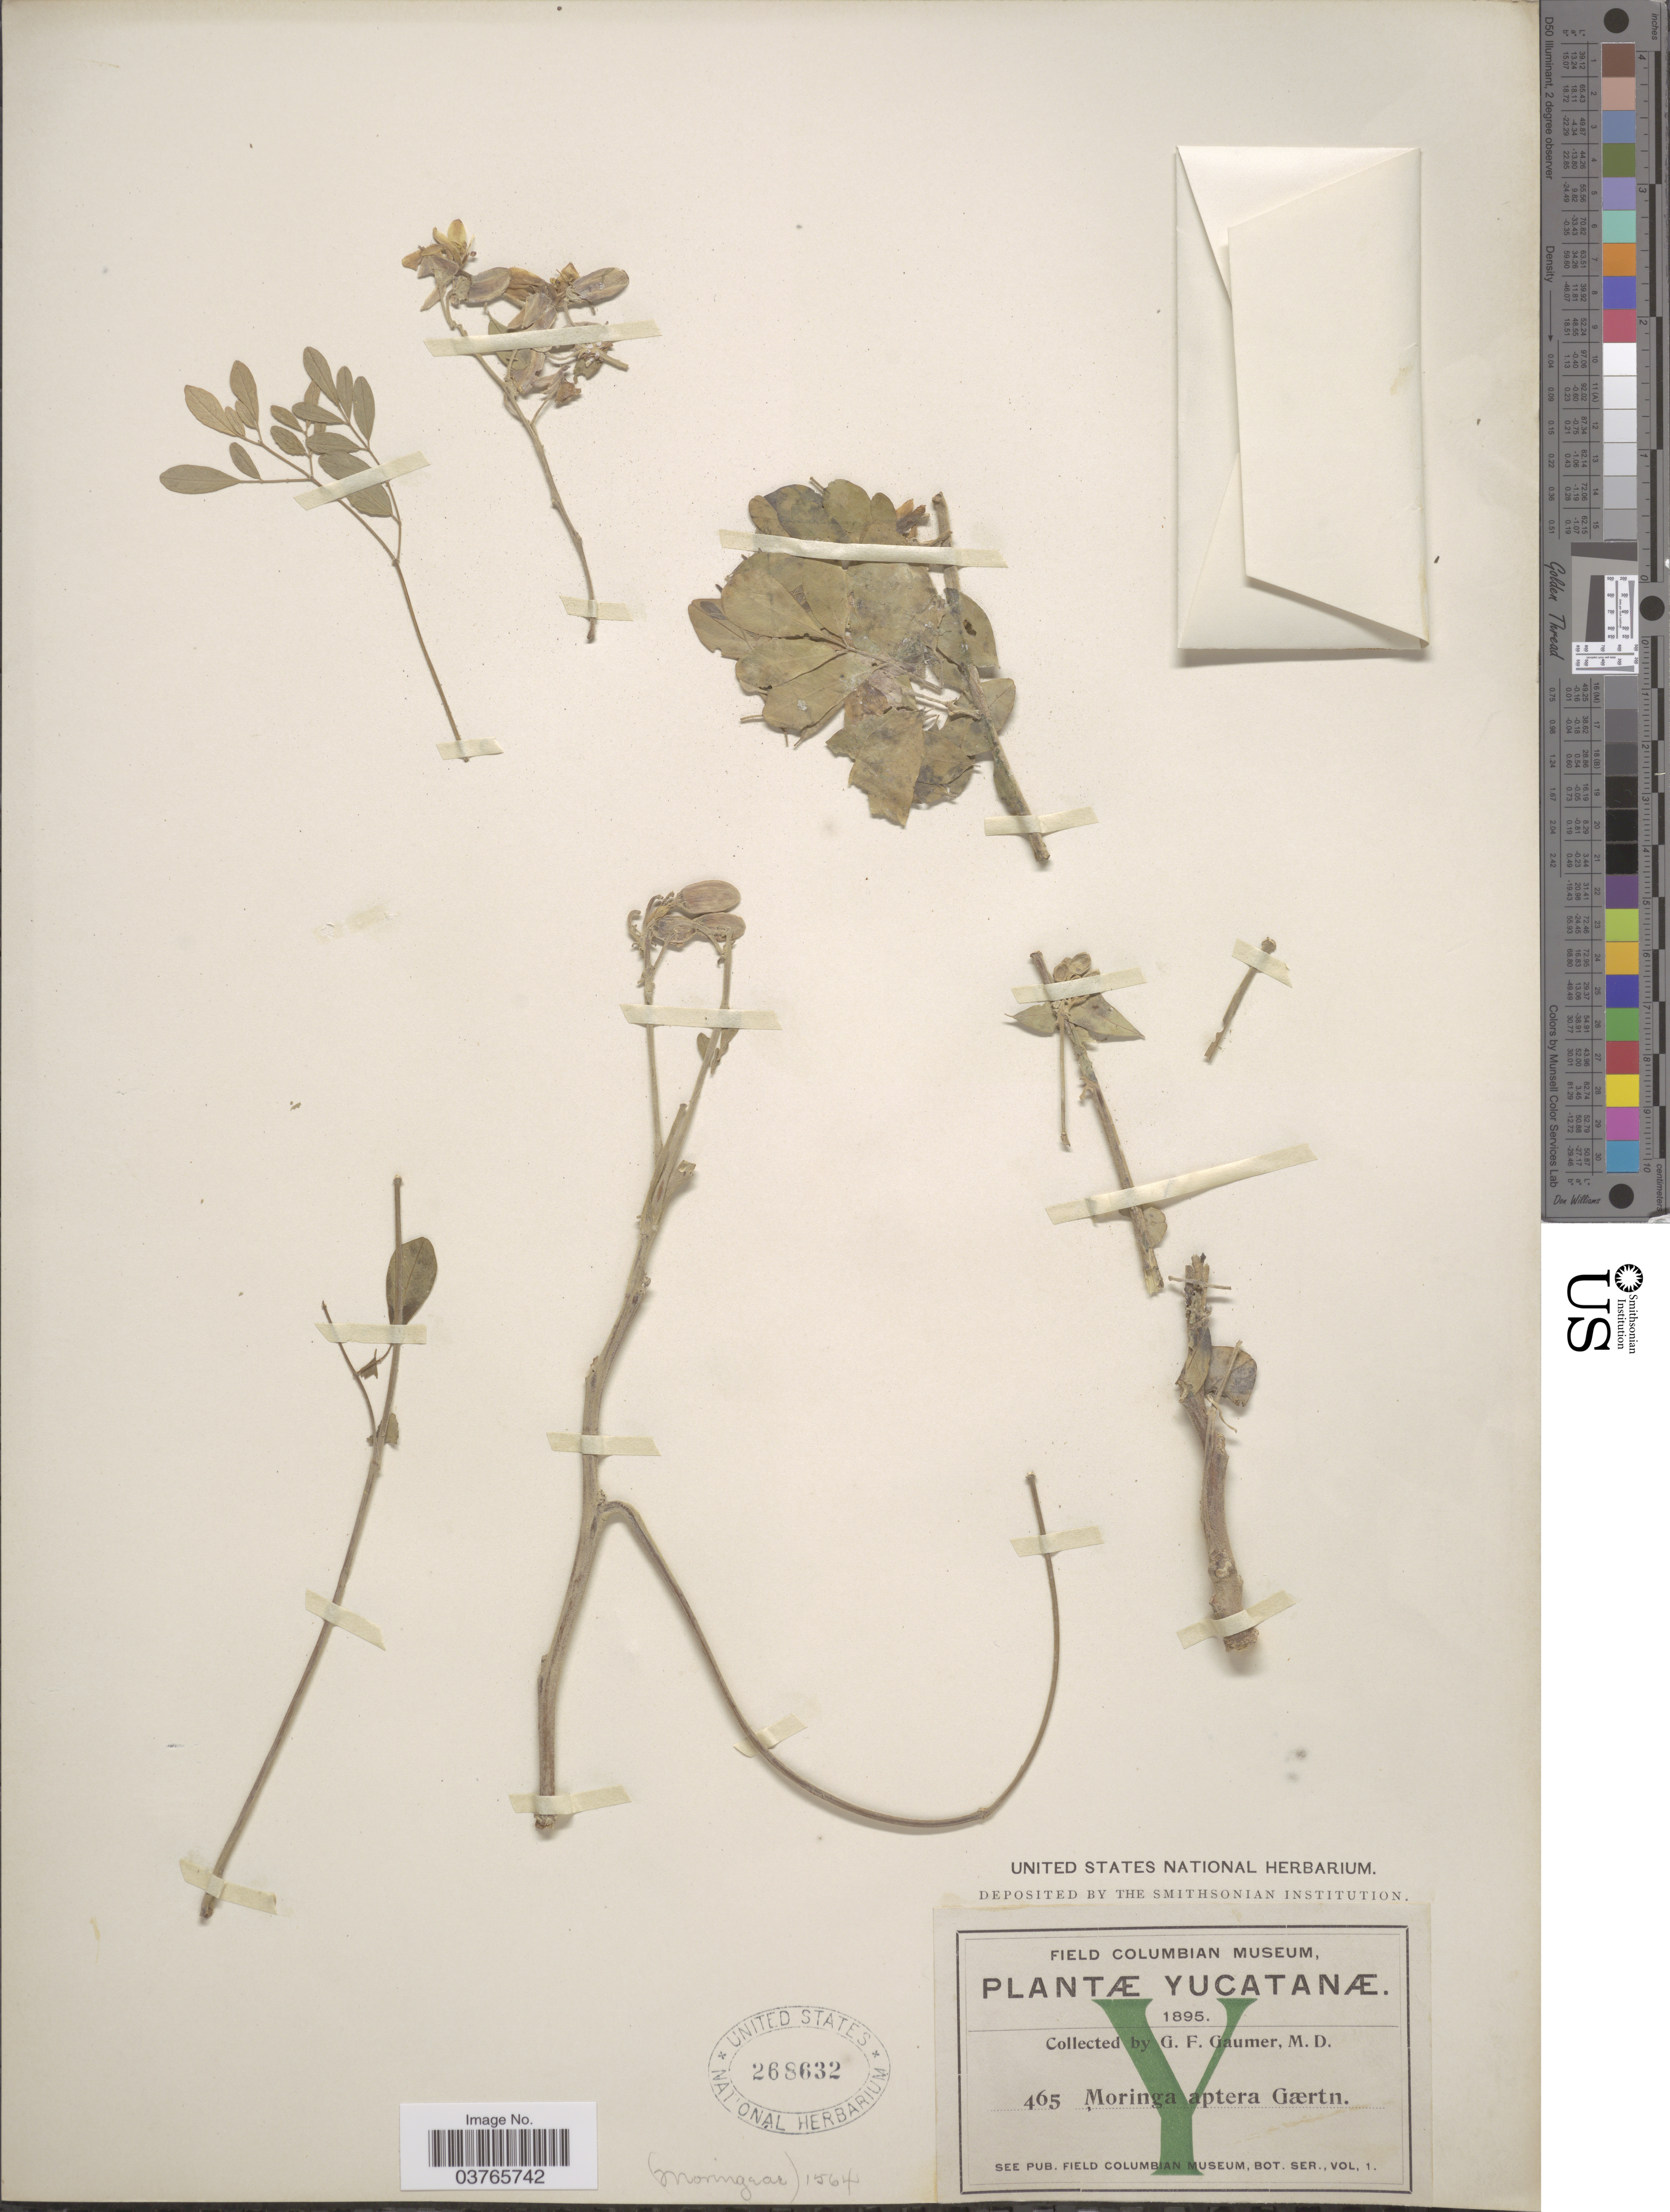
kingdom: Plantae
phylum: Tracheophyta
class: Magnoliopsida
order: Brassicales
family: Moringaceae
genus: Moringa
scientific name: Moringa aptera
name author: Gaertn.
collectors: G. F. Gaumer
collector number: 465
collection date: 1895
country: Mexico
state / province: Yucatán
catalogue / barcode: US 268632